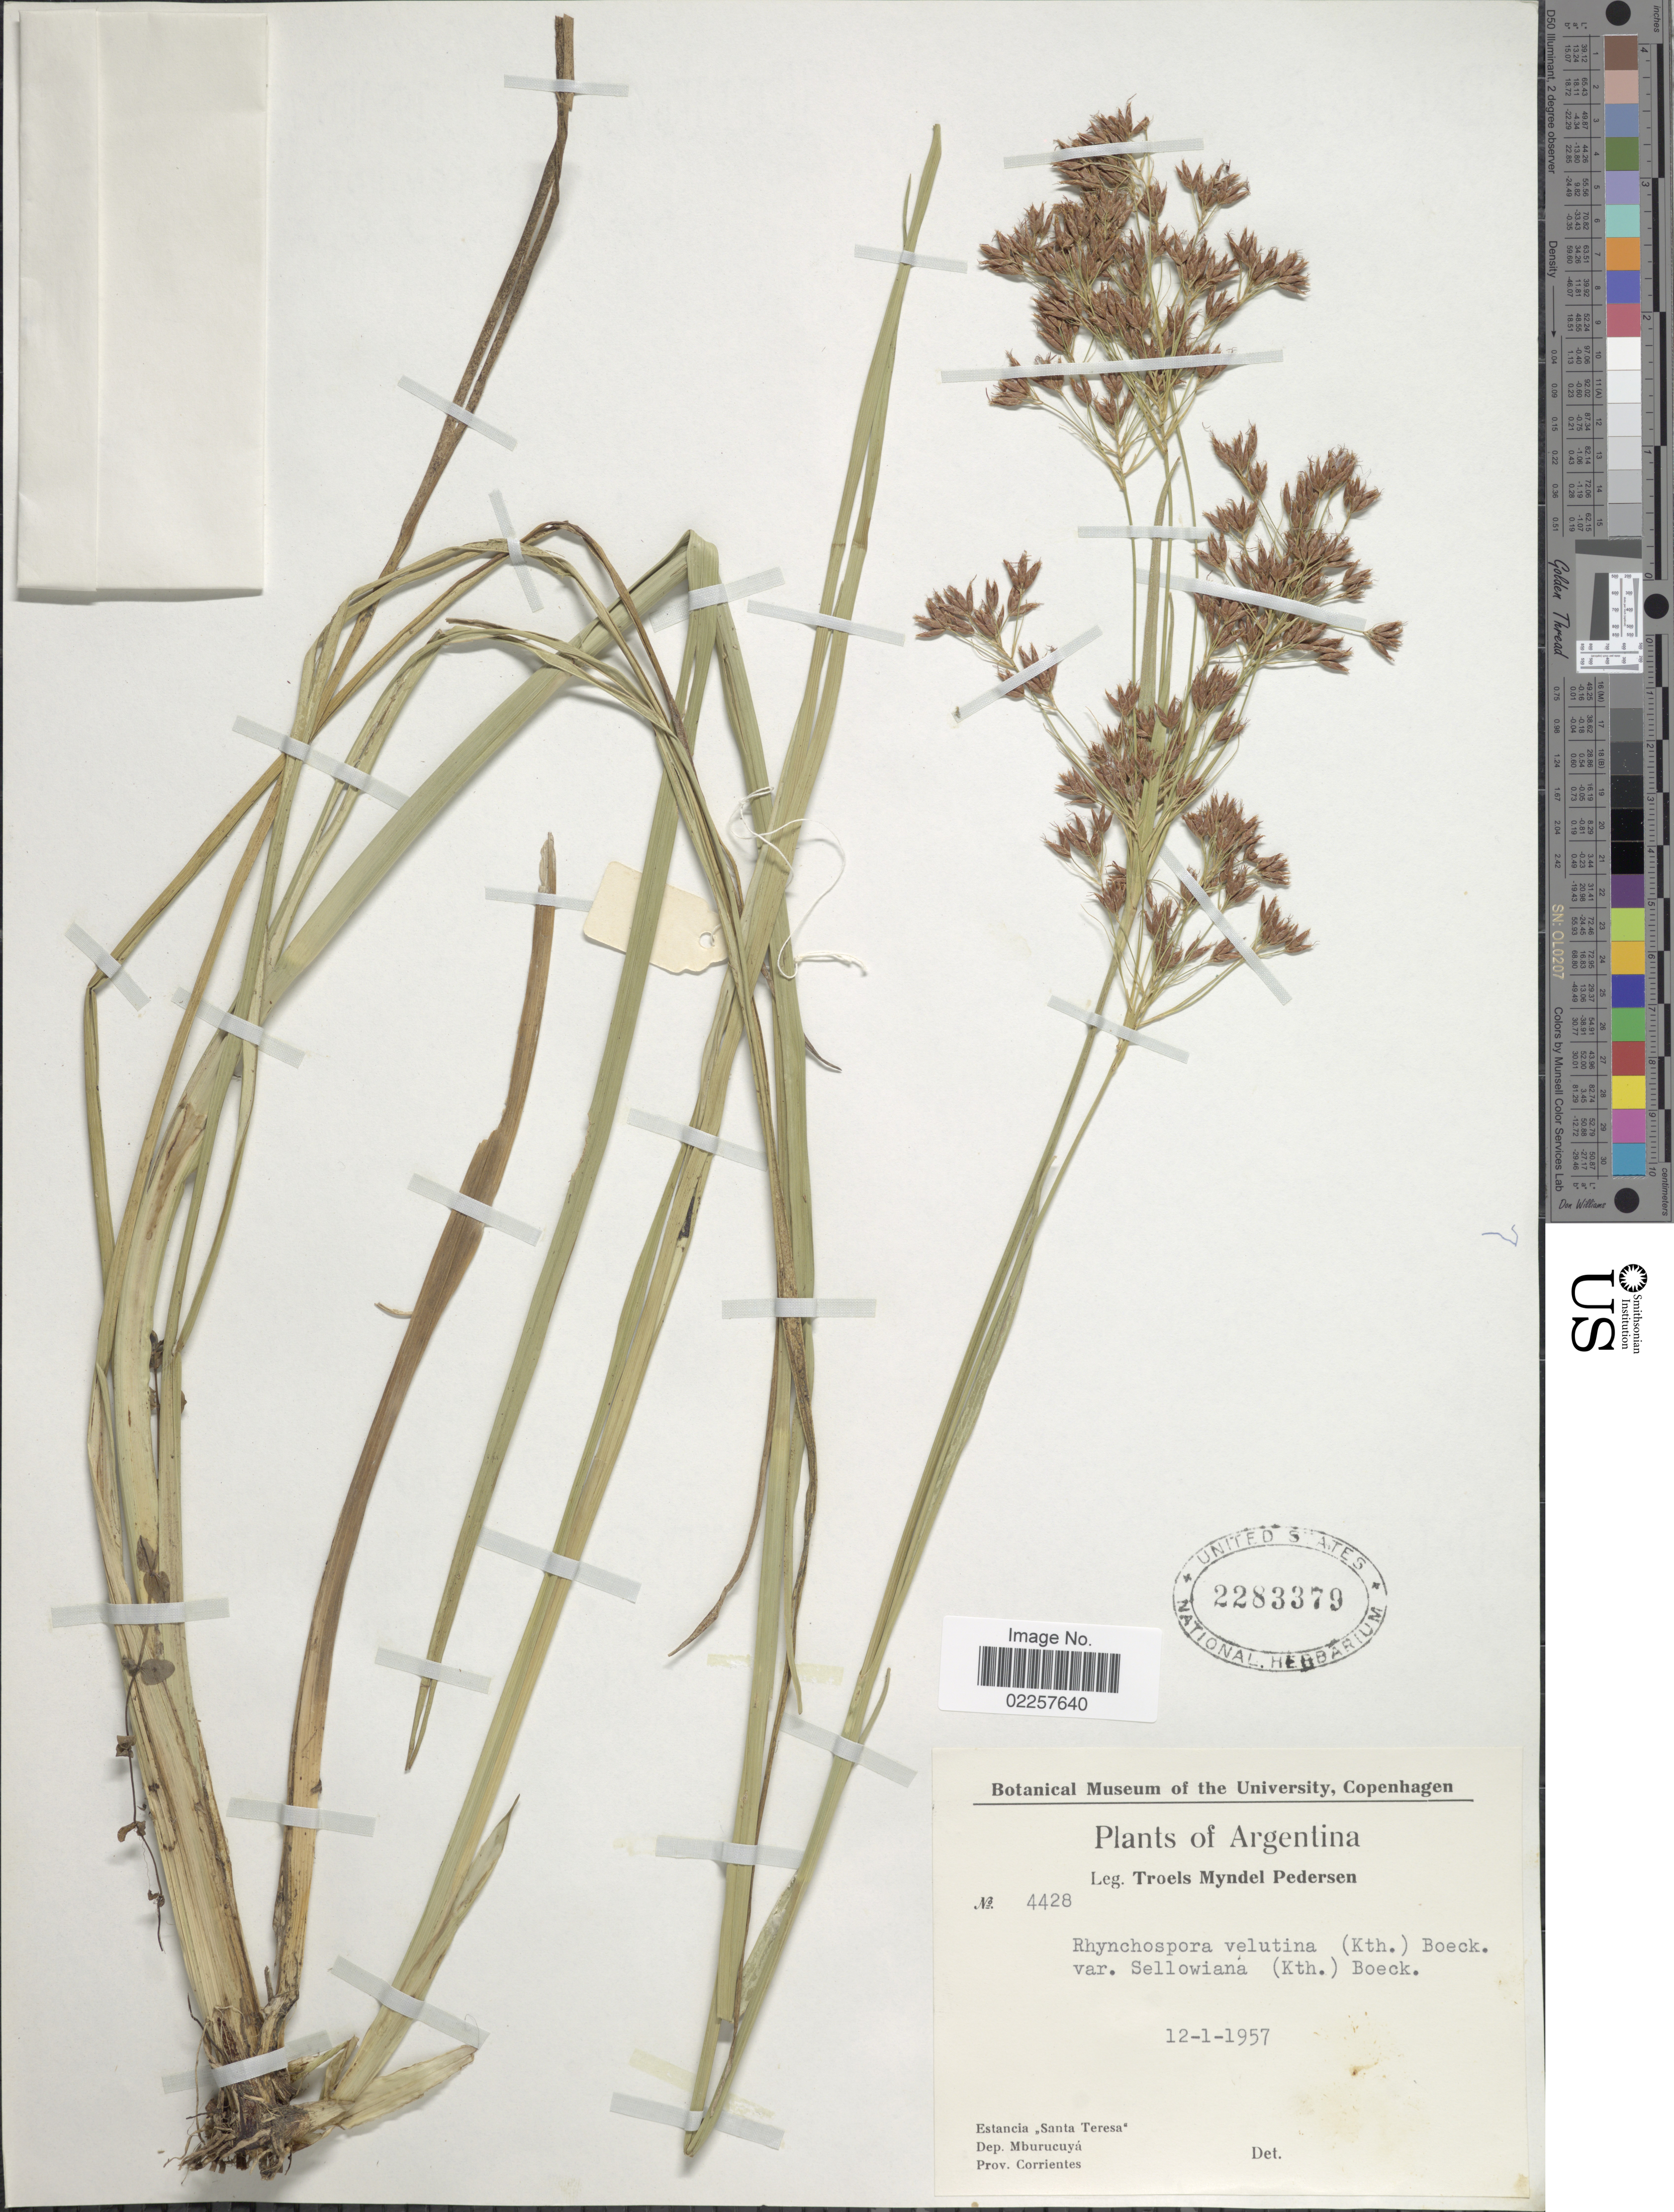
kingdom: Plantae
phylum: Tracheophyta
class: Liliopsida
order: Poales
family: Cyperaceae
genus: Rhynchospora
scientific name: Rhynchospora velutina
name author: (Kunth) Boeckeler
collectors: T. Pederson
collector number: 4428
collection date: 1957-01-12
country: Argentina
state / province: Corrientes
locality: Estancia "Santa Teresa" , Dep. Mburucuya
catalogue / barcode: US 2283379